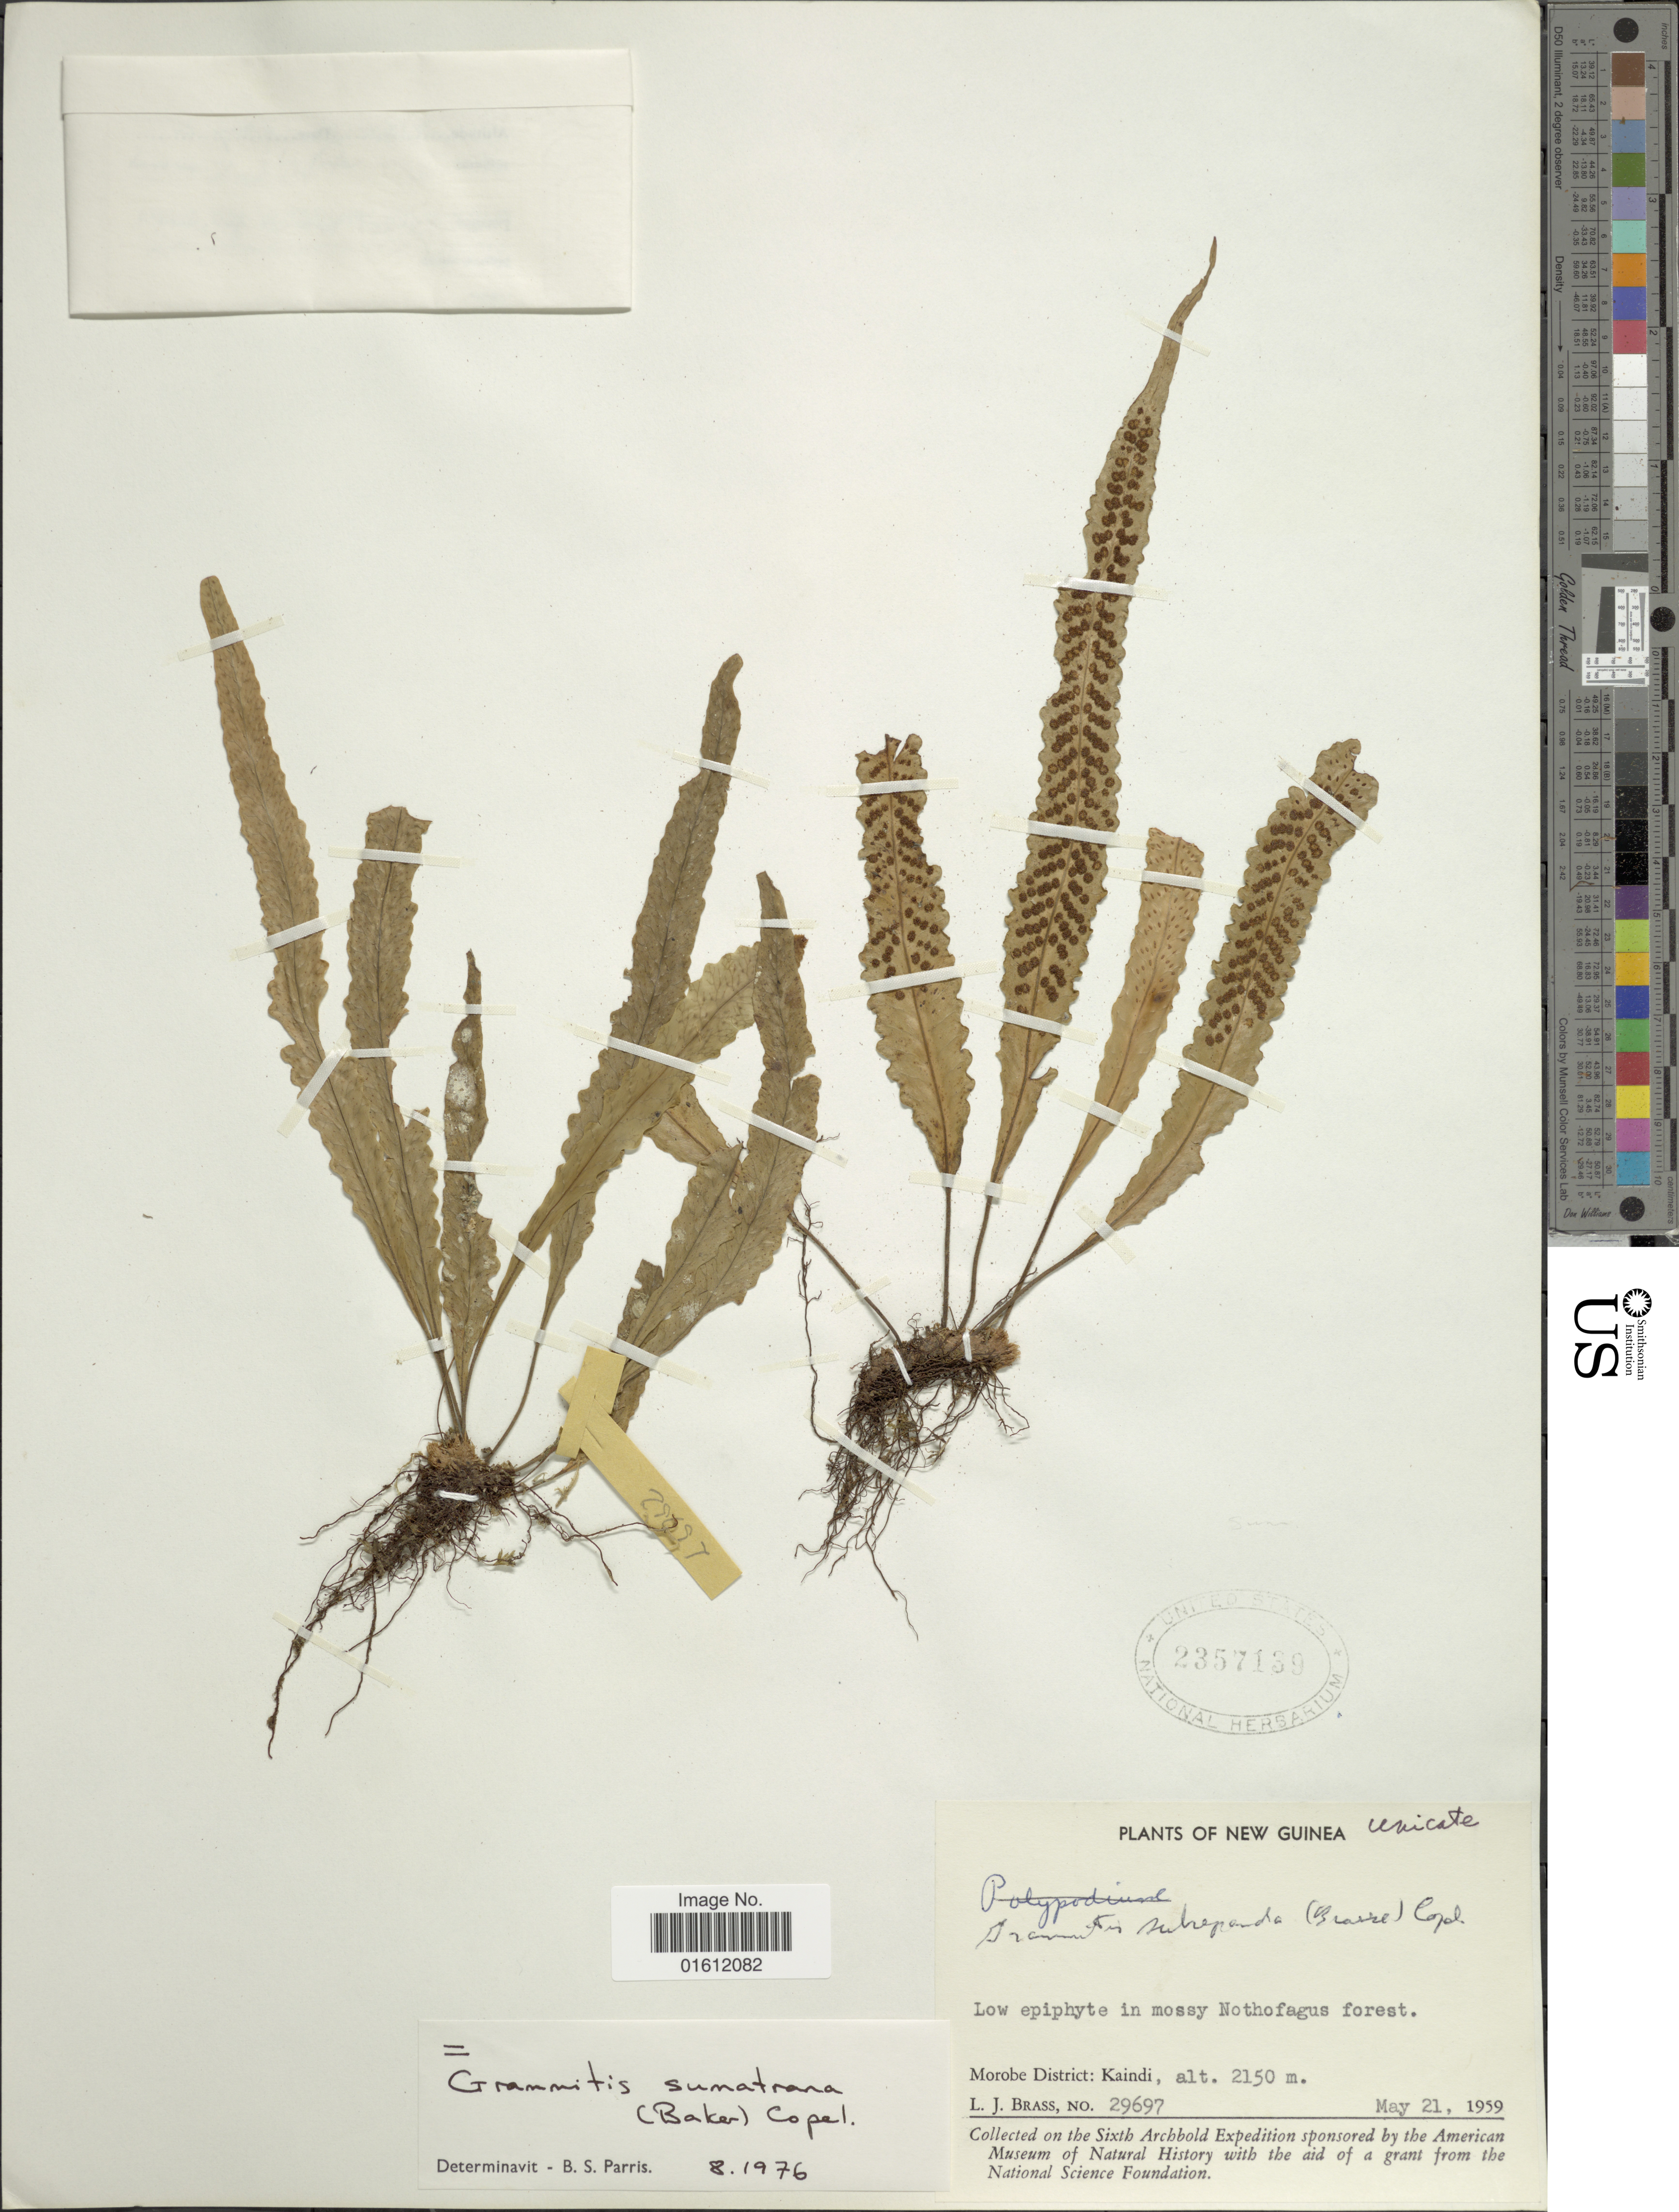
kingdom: Plantae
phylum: Tracheophyta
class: Polypodiopsida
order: Polypodiales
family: Polypodiaceae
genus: Oreogrammitis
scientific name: Oreogrammitis sumatrana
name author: (Baker) Parris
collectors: L. J. Brass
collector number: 29697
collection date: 1959-05-21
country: Papua New Guinea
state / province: Morobe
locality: New Guinea, Morobe District: Kaindi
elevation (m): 2150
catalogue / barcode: US 2357139